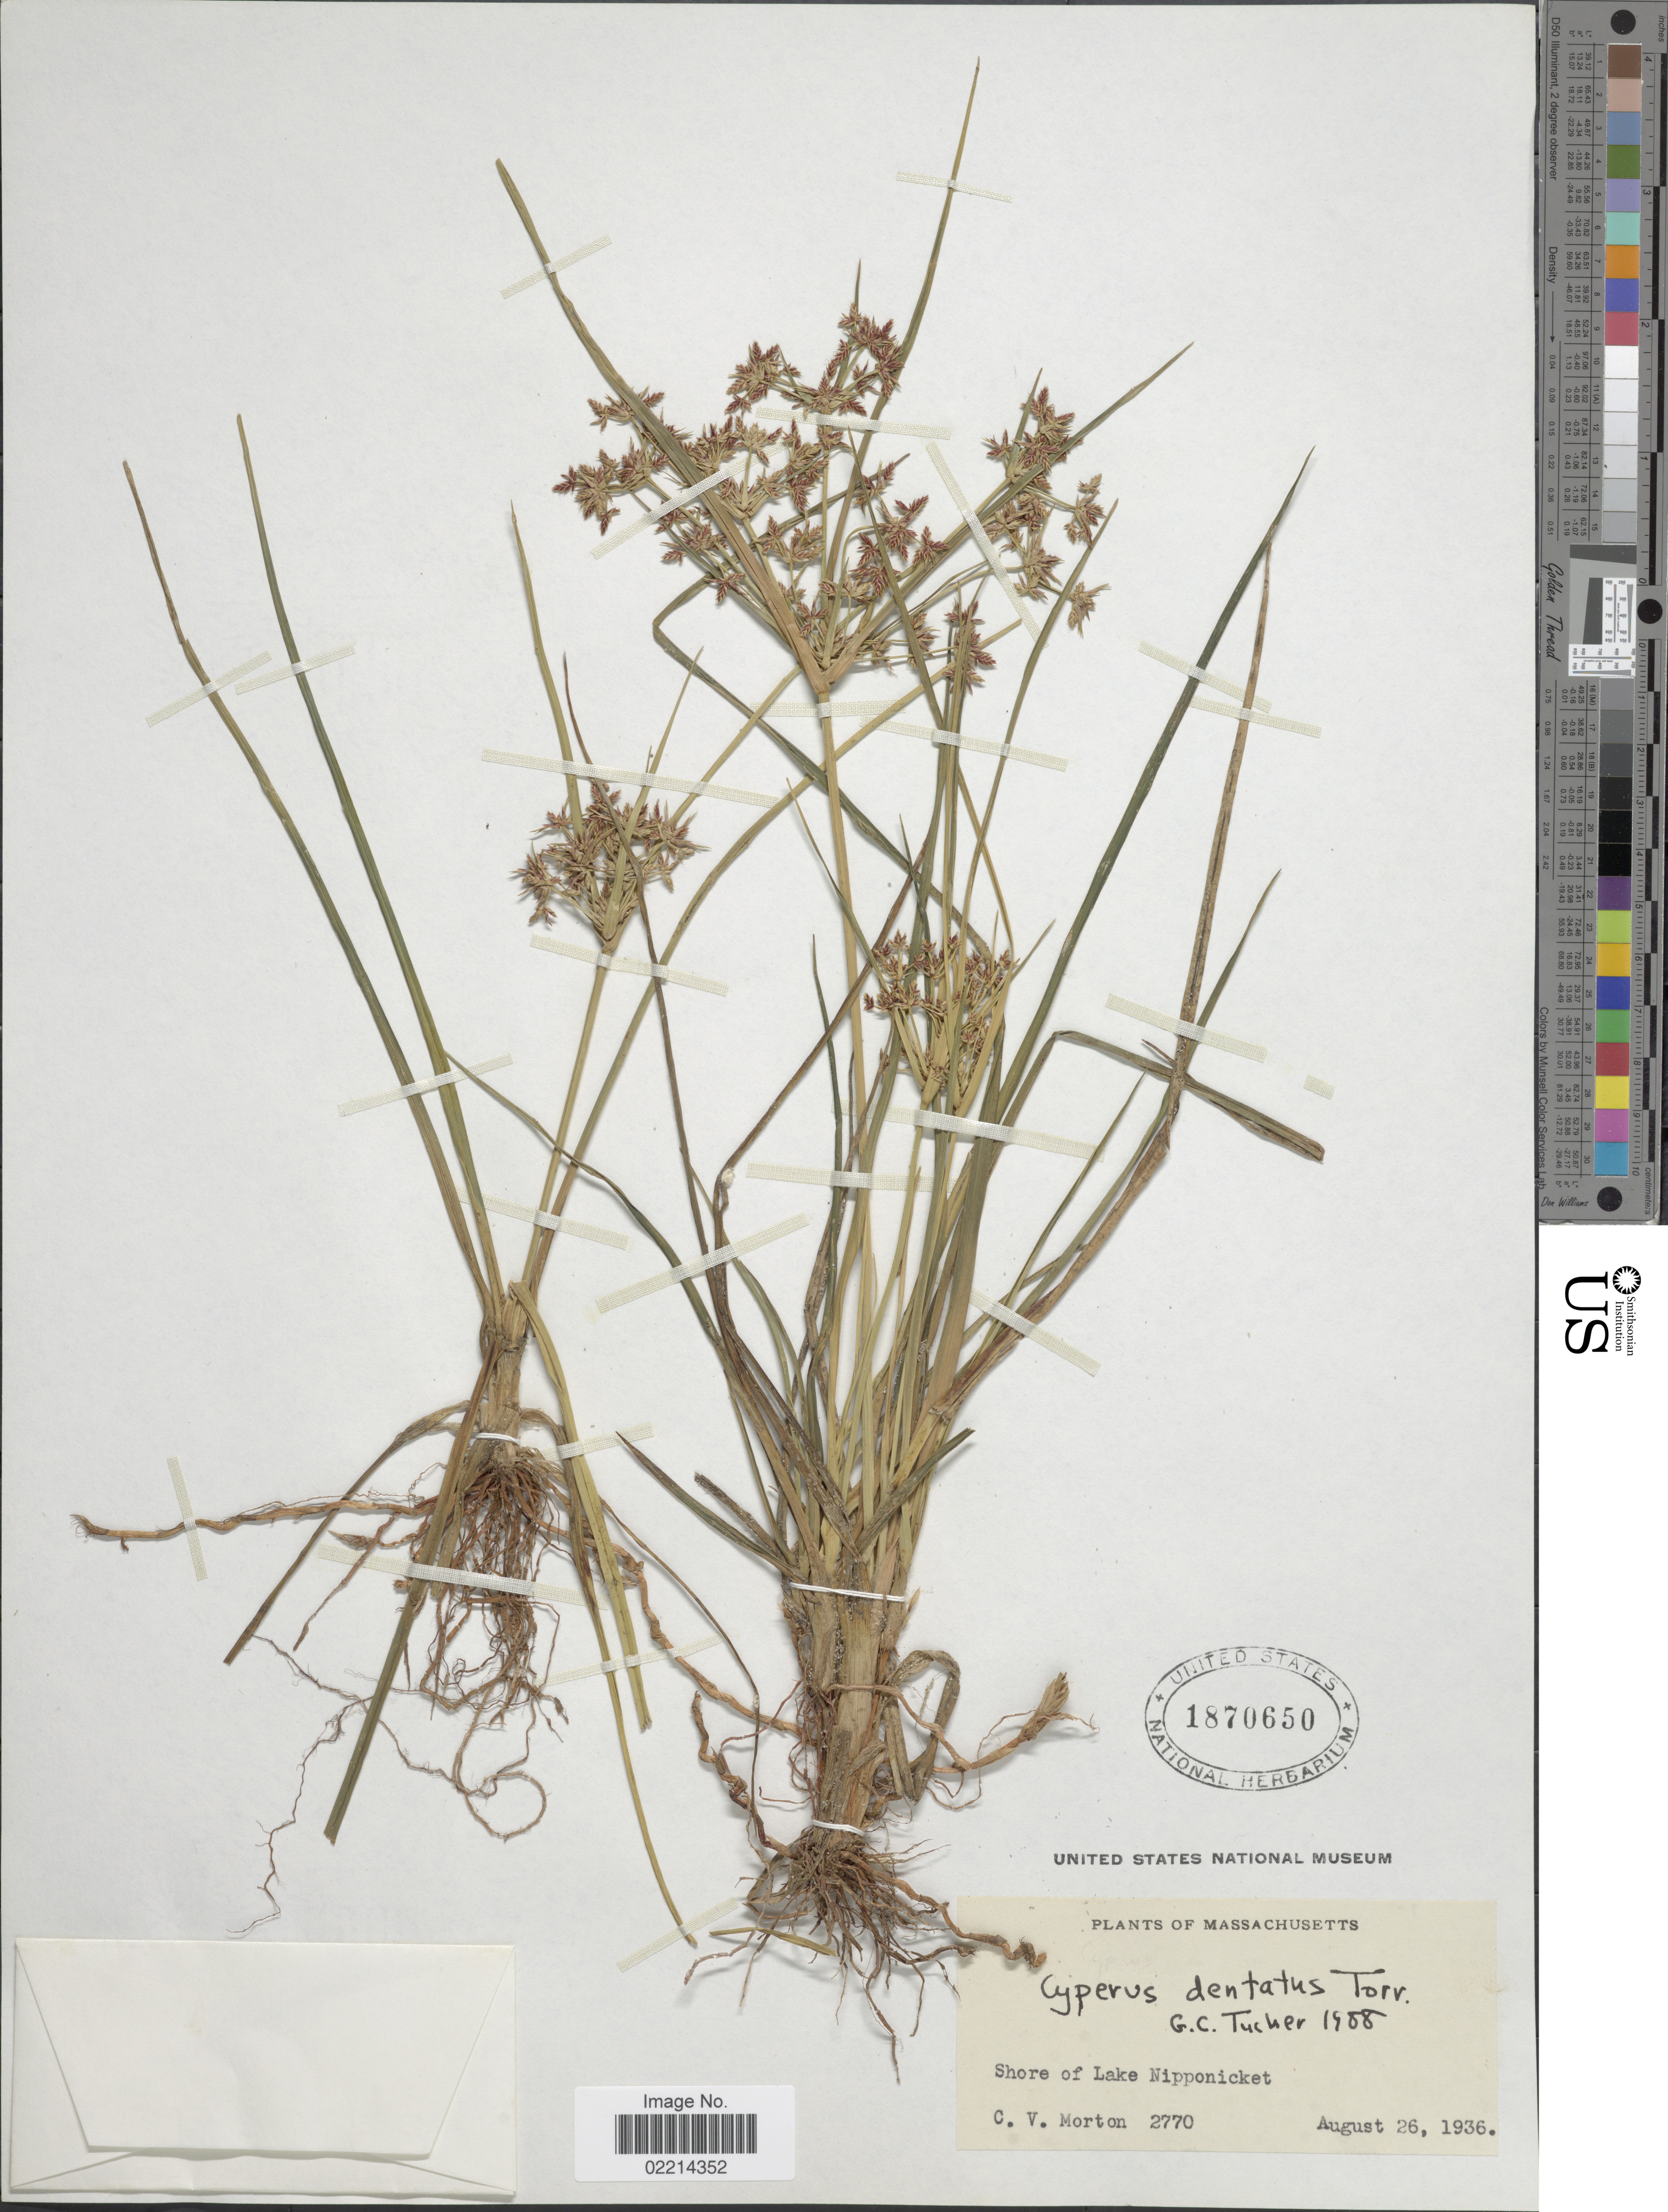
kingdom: Plantae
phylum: Tracheophyta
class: Liliopsida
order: Poales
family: Cyperaceae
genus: Cyperus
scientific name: Cyperus dentatus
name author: Torr.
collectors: C. V. Morton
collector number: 2770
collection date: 1936-08-26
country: United States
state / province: Massachusetts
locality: Shore of Lake Nipponicket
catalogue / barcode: US 1870650